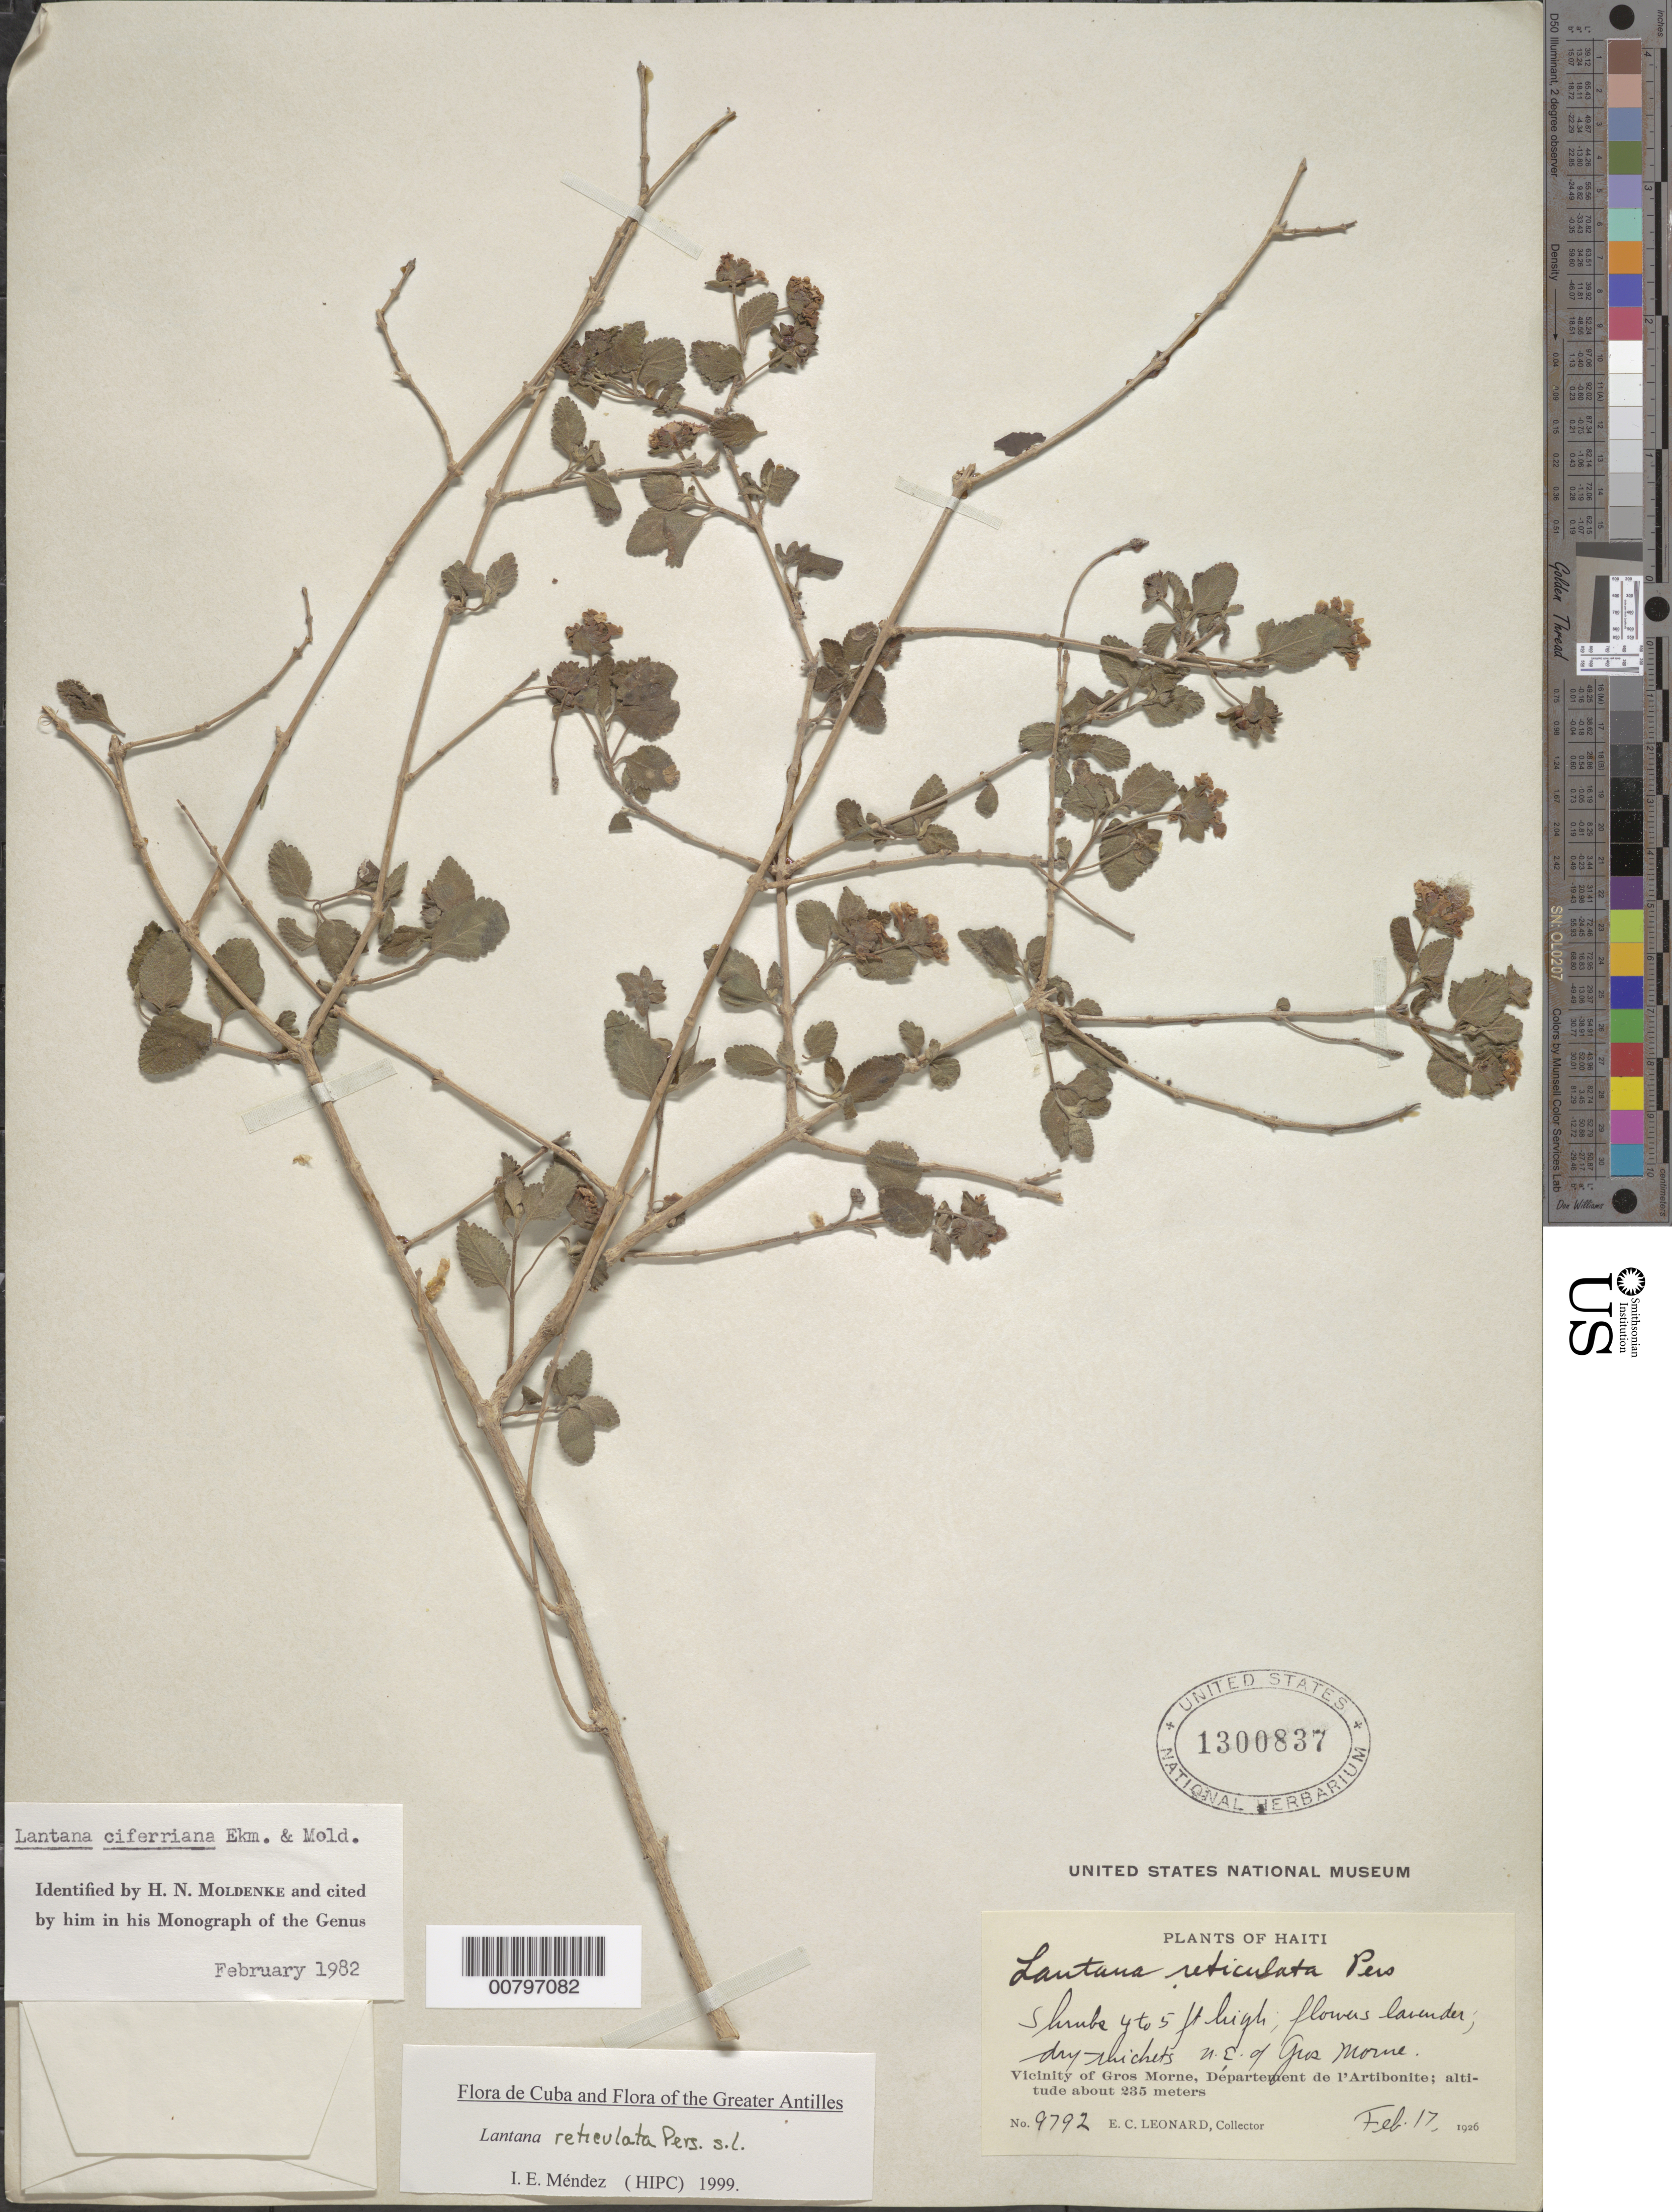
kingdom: Plantae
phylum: Tracheophyta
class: Magnoliopsida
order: Lamiales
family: Verbenaceae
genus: Lantana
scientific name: Lantana reticulata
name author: Pers.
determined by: Méndez, Isidro E., (HIPC)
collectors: E. C. Leonard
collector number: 9792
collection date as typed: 17 Feb 1926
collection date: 1926-02-17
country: Haiti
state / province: Artibonite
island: Hispaniola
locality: Vicinity of Gros Morne, NE of city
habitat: Dry thickets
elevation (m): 235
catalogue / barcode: US 1300837